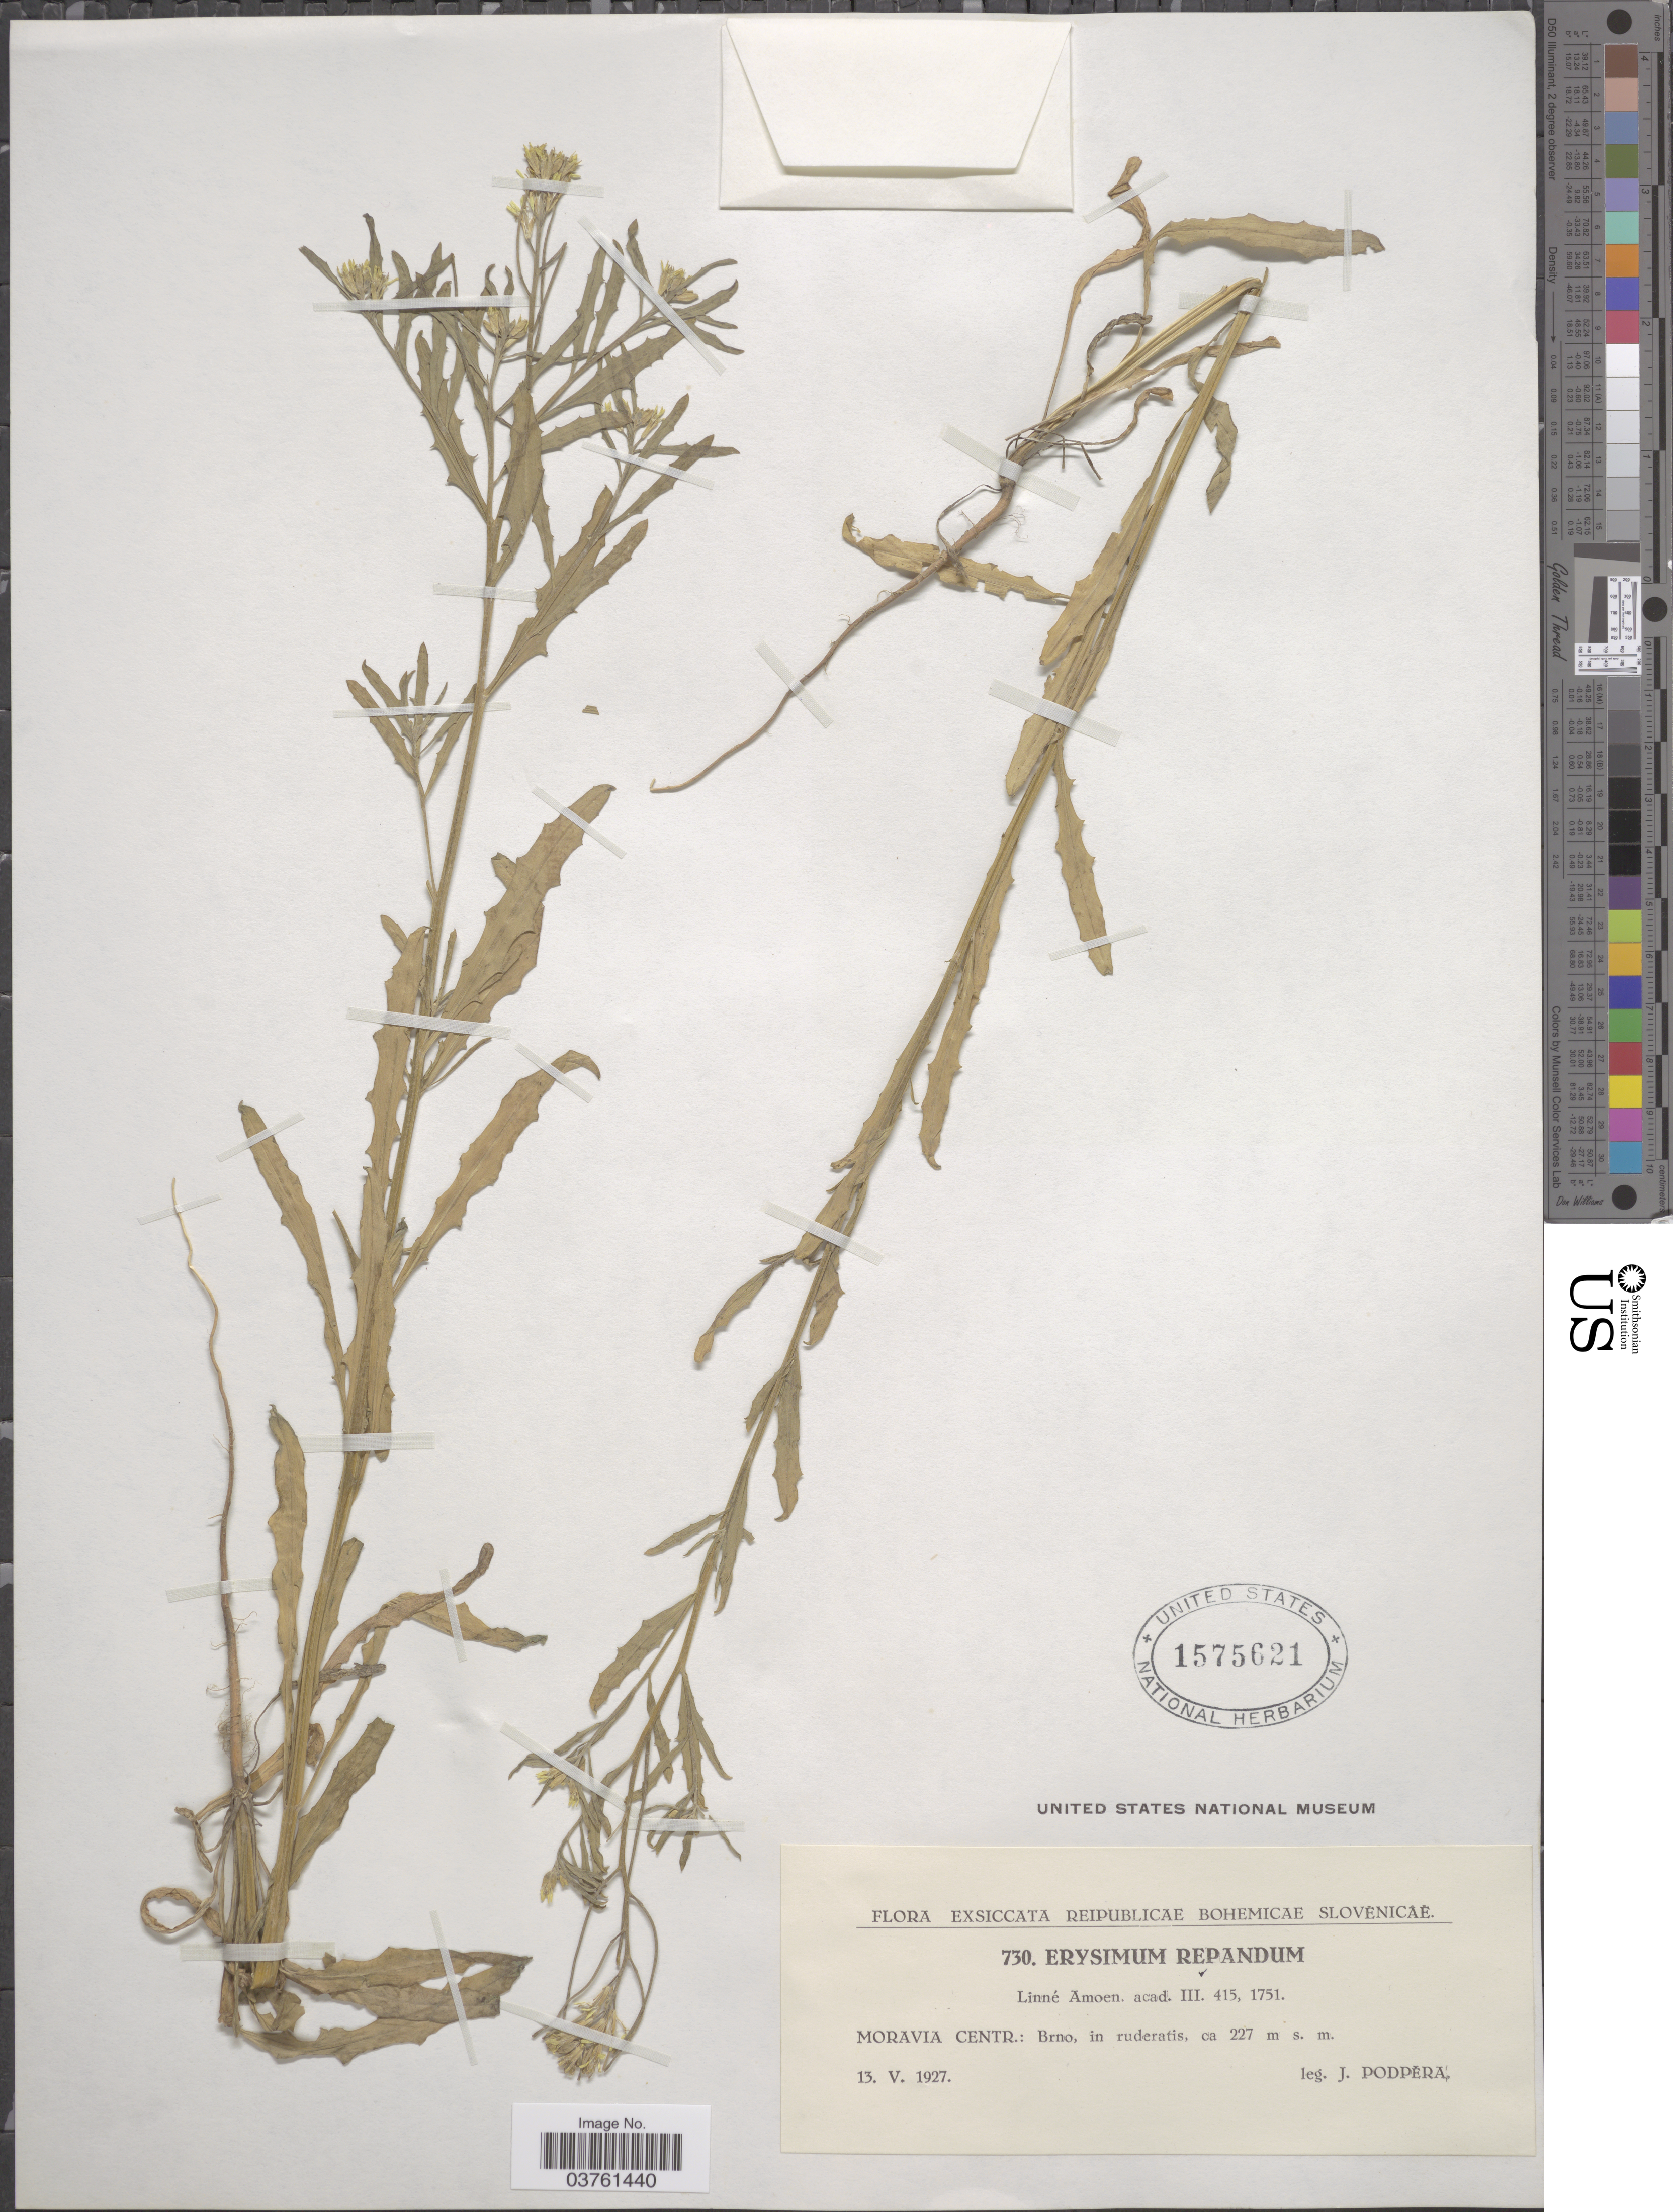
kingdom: Plantae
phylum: Tracheophyta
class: Magnoliopsida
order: Brassicales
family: Brassicaceae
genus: Erysimum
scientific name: Erysimum repandum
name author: L.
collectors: J. Podpera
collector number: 730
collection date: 1927-05-13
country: Czechia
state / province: Moravian-Silesian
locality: Moravia Centr.: Brno, in ruderatis.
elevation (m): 227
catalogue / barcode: US 1575621